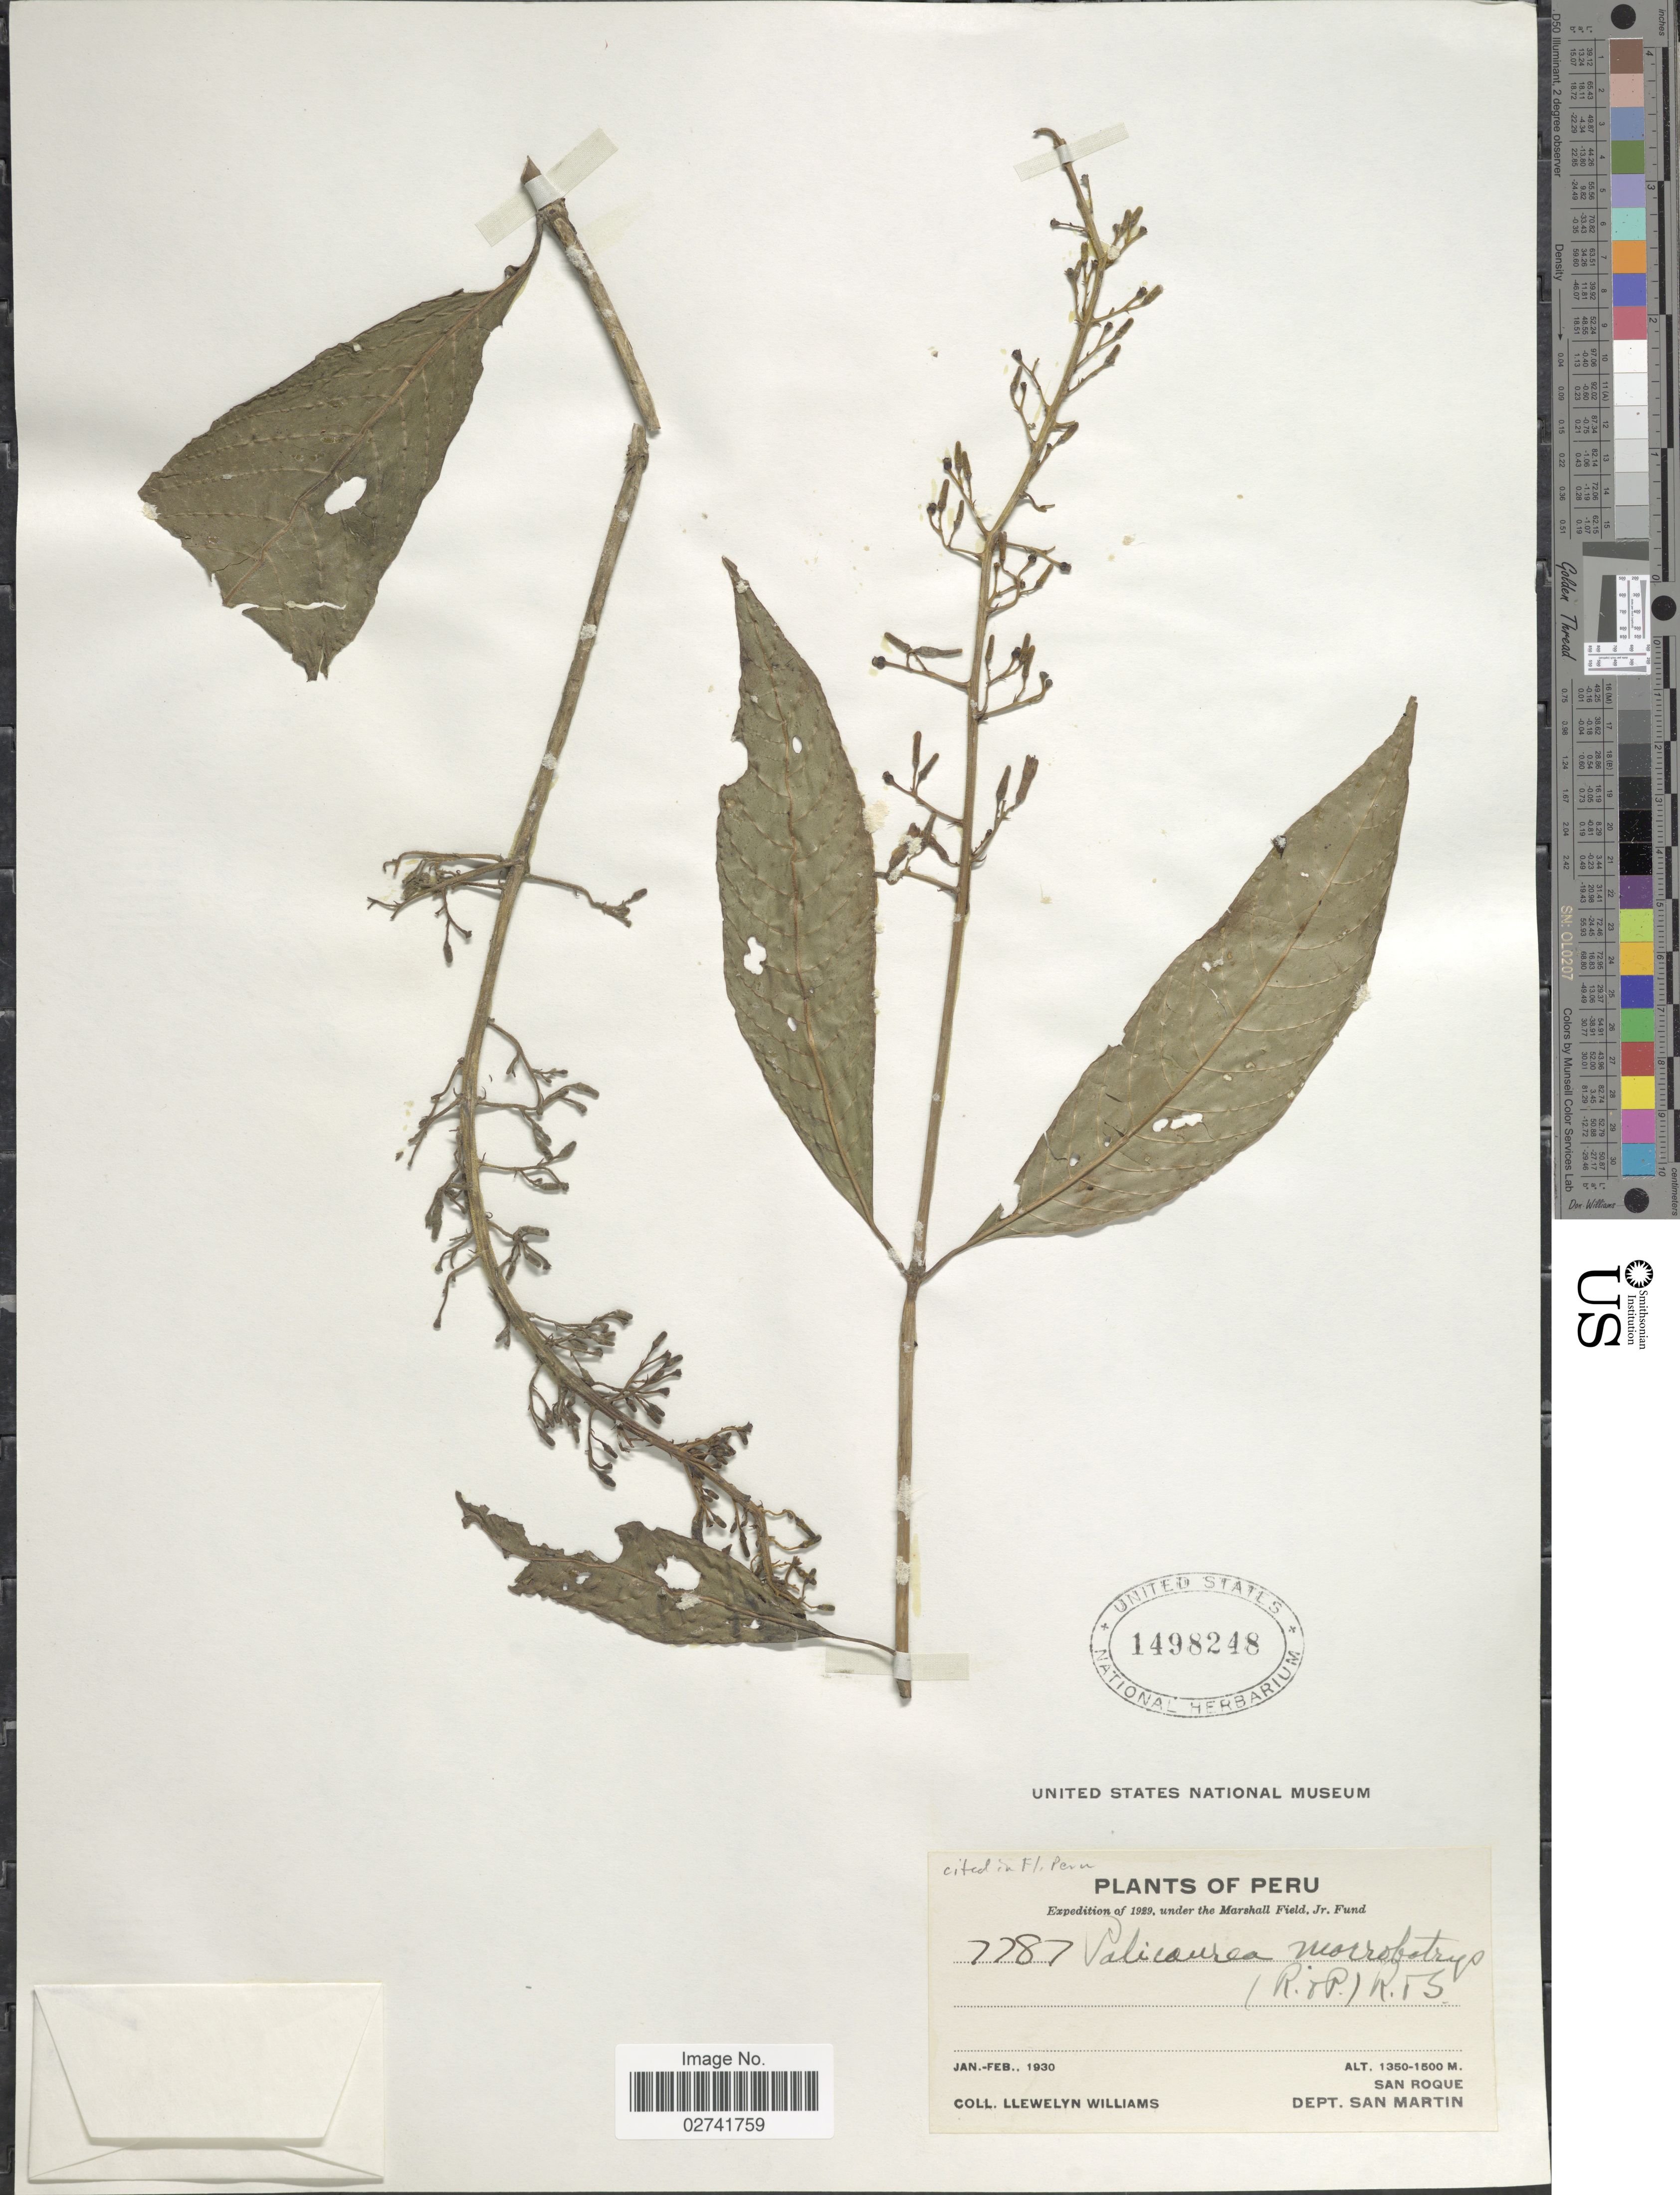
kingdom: Plantae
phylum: Tracheophyta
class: Magnoliopsida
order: Gentianales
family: Rubiaceae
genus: Palicourea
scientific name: Palicourea macrobotrys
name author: (Ruiz & Pav.) Schult.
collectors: Ll. Williams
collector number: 7787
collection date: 1930-01/1930-02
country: Peru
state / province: San Martín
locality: San Roque. Dept. San Martin.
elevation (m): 1350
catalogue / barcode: US 1498248